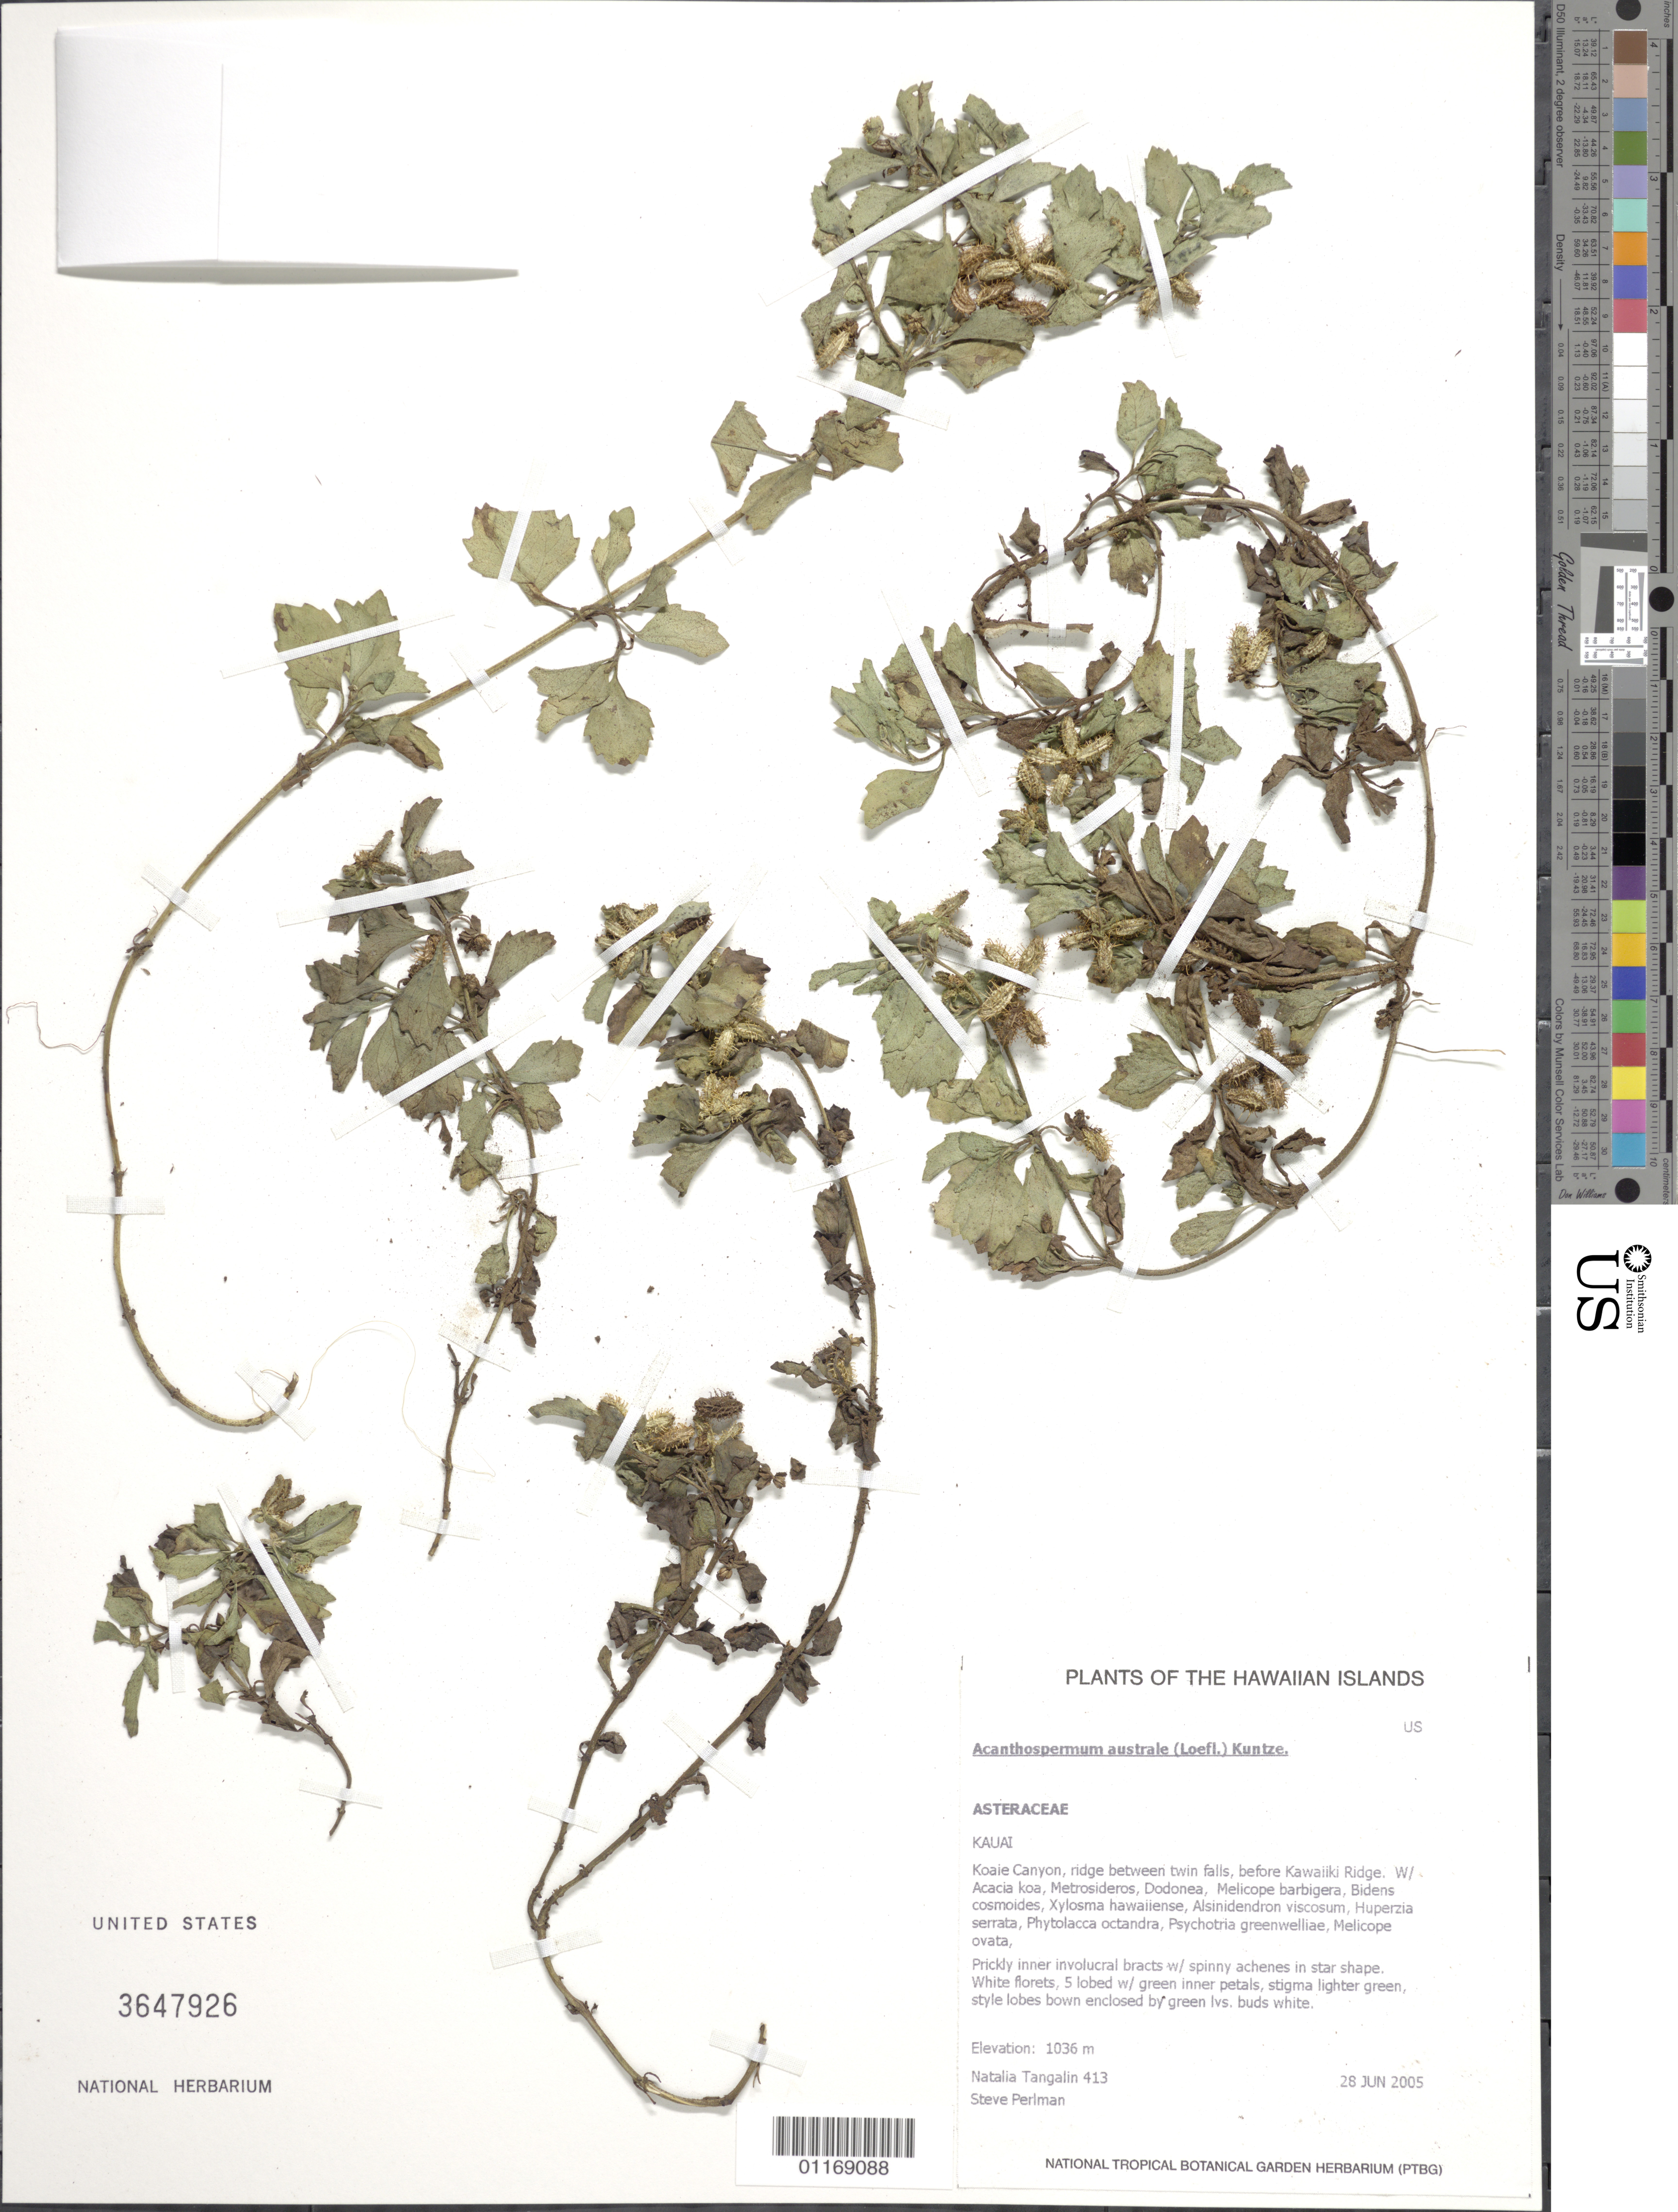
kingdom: Plantae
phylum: Tracheophyta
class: Magnoliopsida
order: Asterales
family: Asteraceae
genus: Acanthospermum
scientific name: Acanthospermum australe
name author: (Loefl.) Kuntze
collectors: N. Tangalin & S. P. Perlman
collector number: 413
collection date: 2005-06-28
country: United States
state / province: Hawaii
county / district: Kauai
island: Kaua'i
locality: Koaie Canyon, ridge between twin falls before Kawaiiki Ridge.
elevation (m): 1036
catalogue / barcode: US 3647926